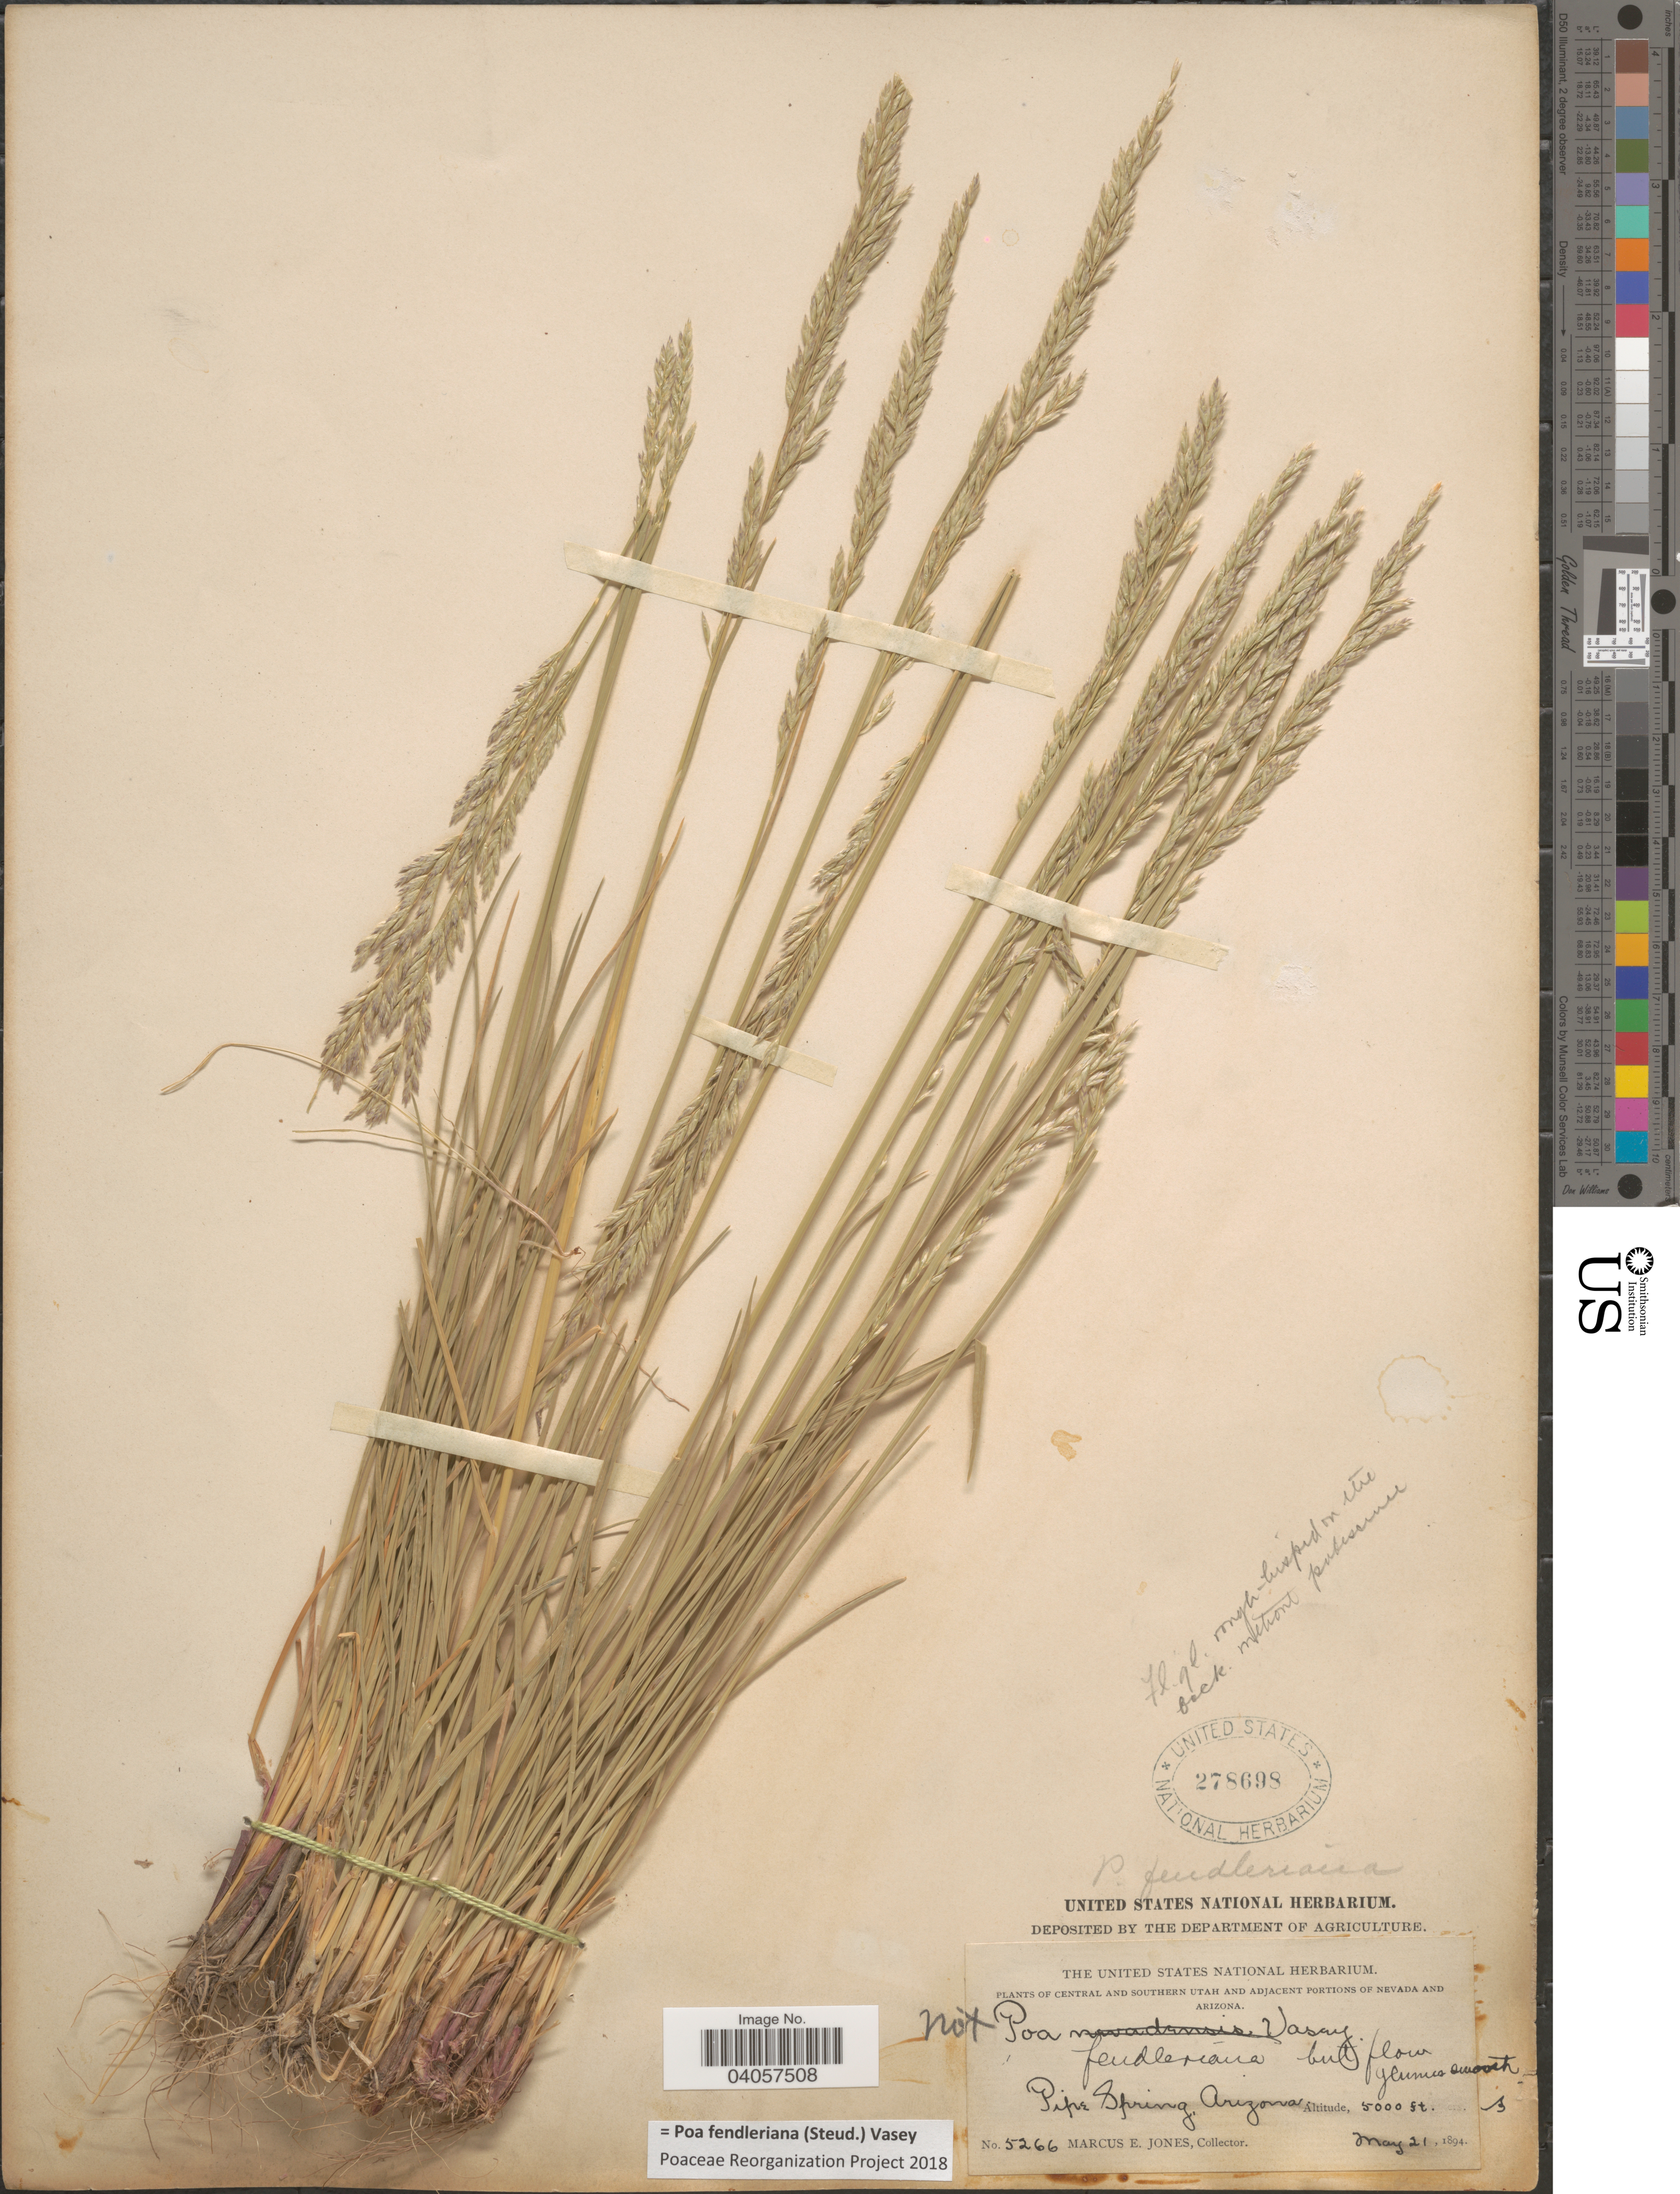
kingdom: Plantae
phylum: Tracheophyta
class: Liliopsida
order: Poales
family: Poaceae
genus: Poa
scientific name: Poa fendleriana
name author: (Steud.) Vasey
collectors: M. E. Jones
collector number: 5266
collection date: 1894-05-21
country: United States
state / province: Arizona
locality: Pipe Spring.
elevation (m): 1524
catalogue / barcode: US 278698